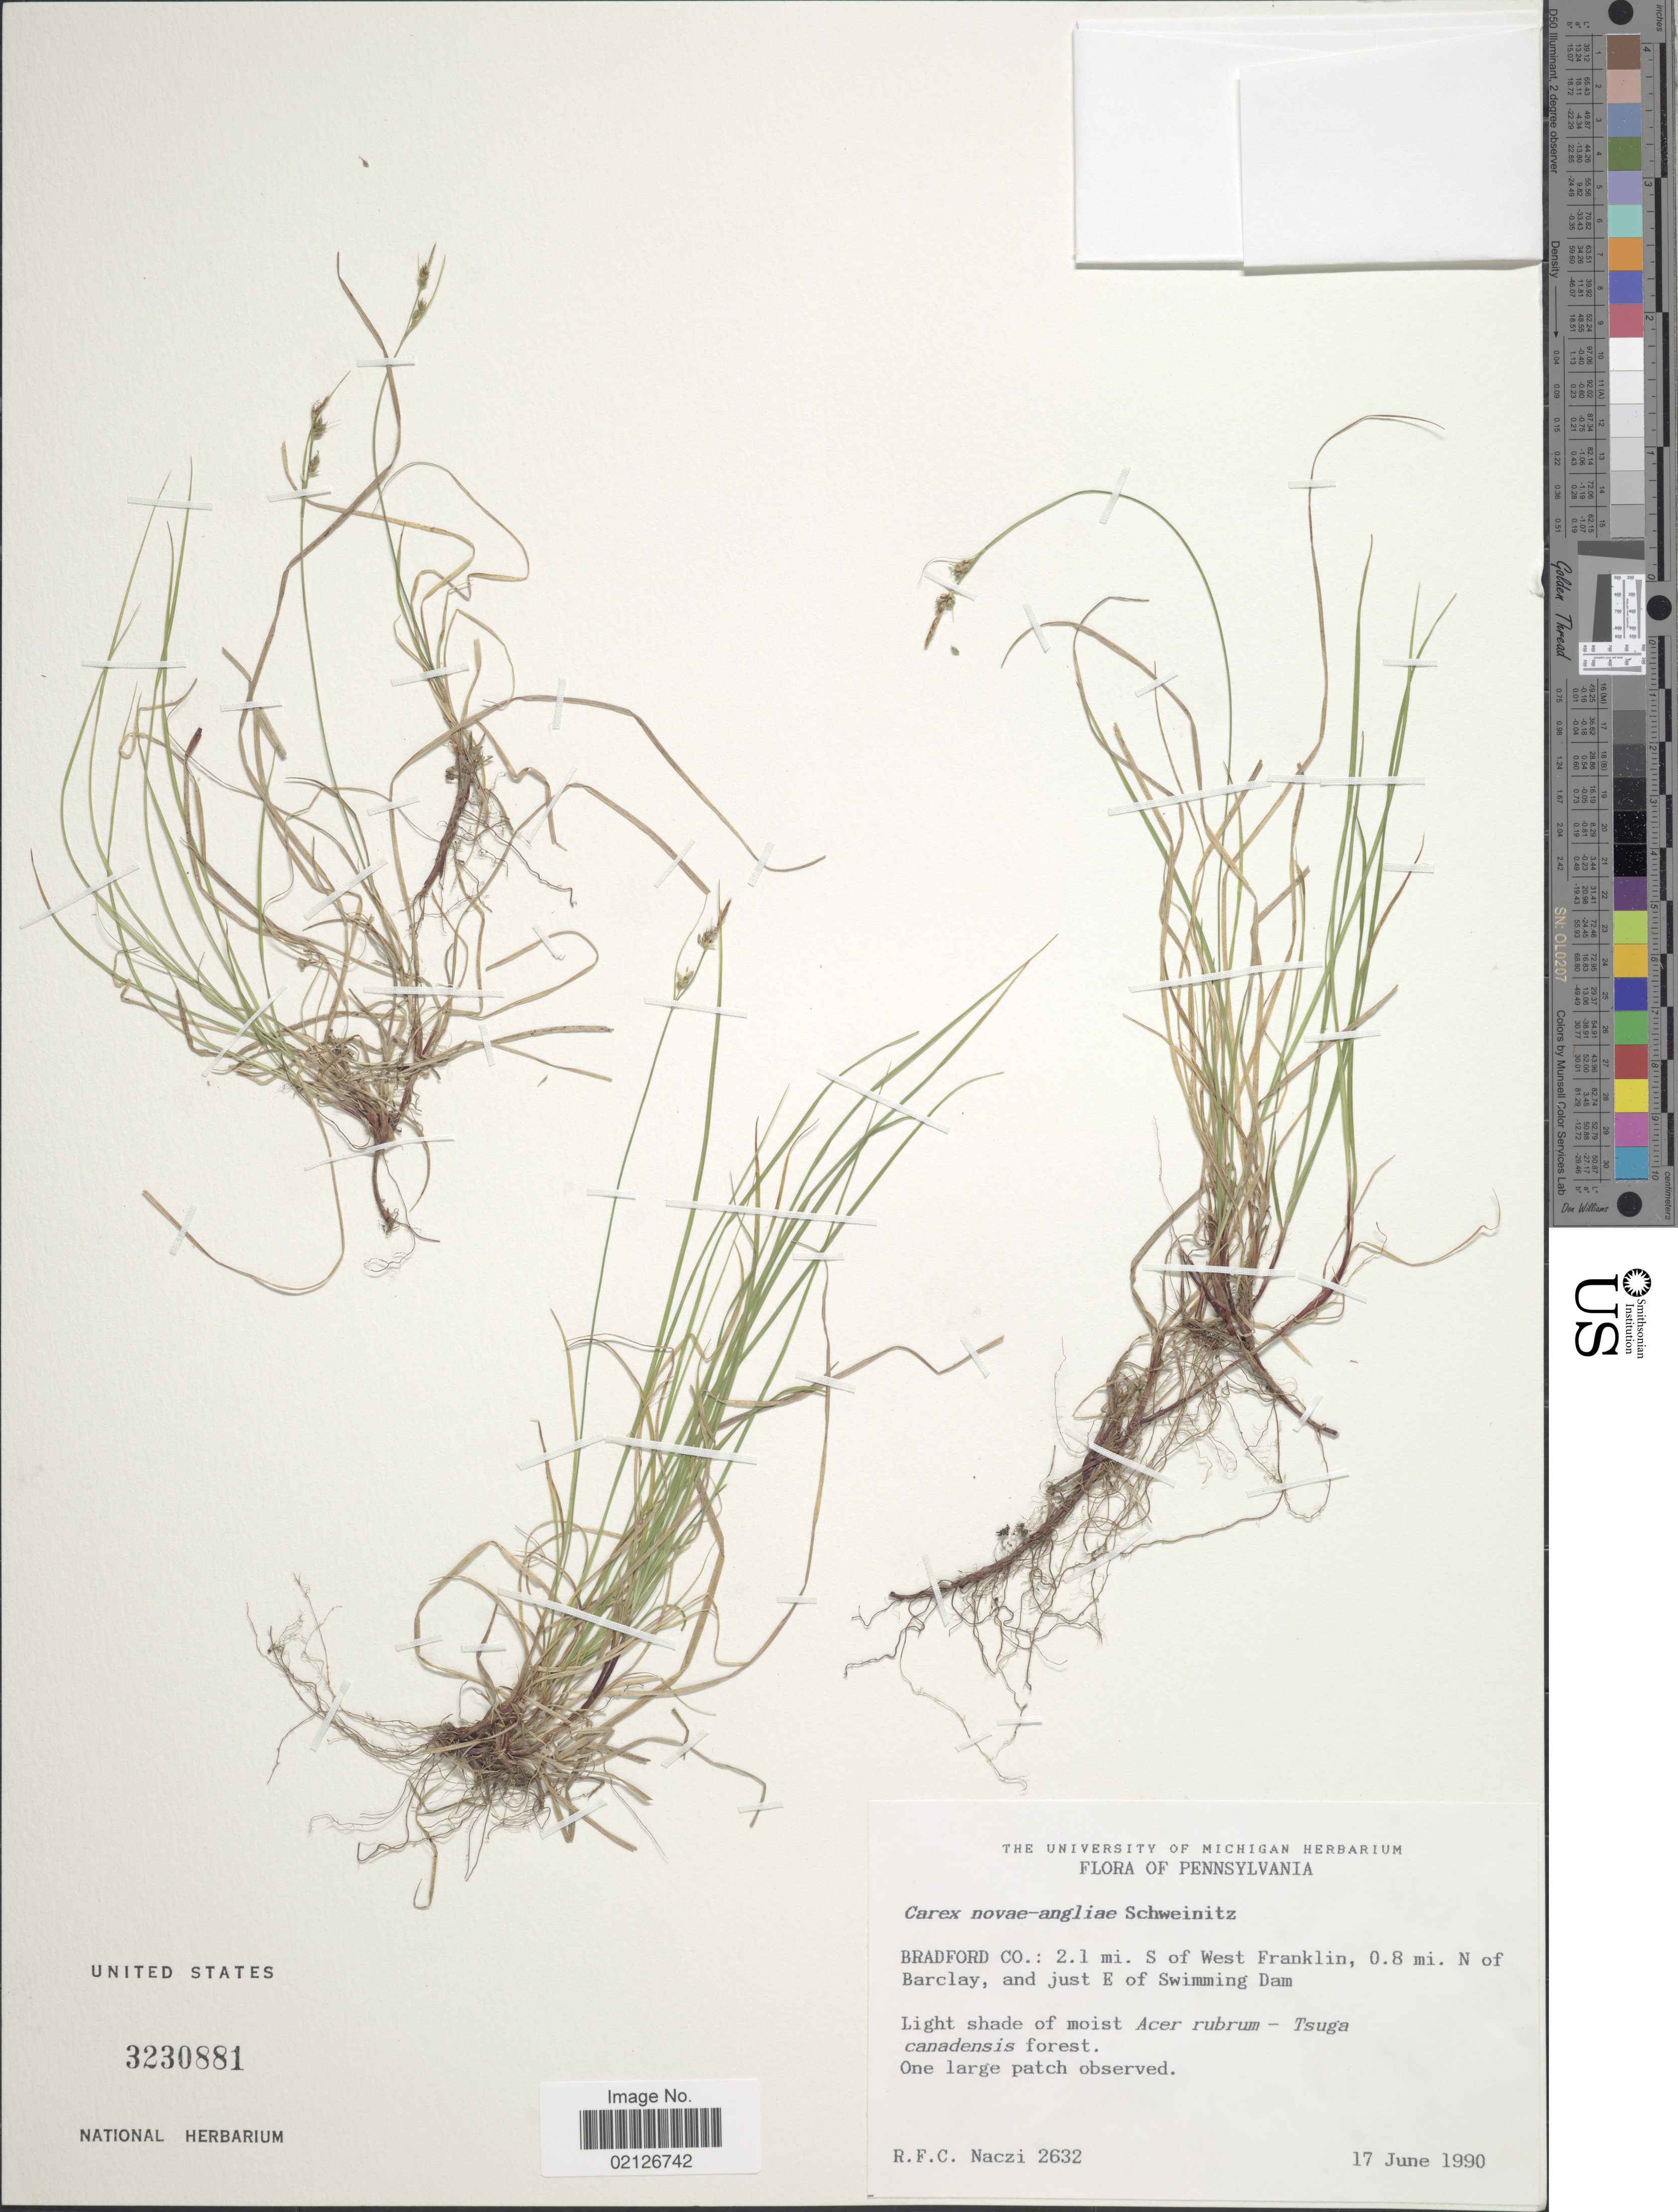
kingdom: Plantae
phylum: Tracheophyta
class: Liliopsida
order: Poales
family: Cyperaceae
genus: Carex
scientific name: Carex novae-angliae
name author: Schwein.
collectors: R. F. C. Naczi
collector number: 2632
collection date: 1990-06-17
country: United States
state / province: Pennsylvania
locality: Bradford Co.: 2.1 mi. S of West Franklin, 0.8 mi. N of Barclay, and just E of Swimming Dam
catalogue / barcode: US 3230881